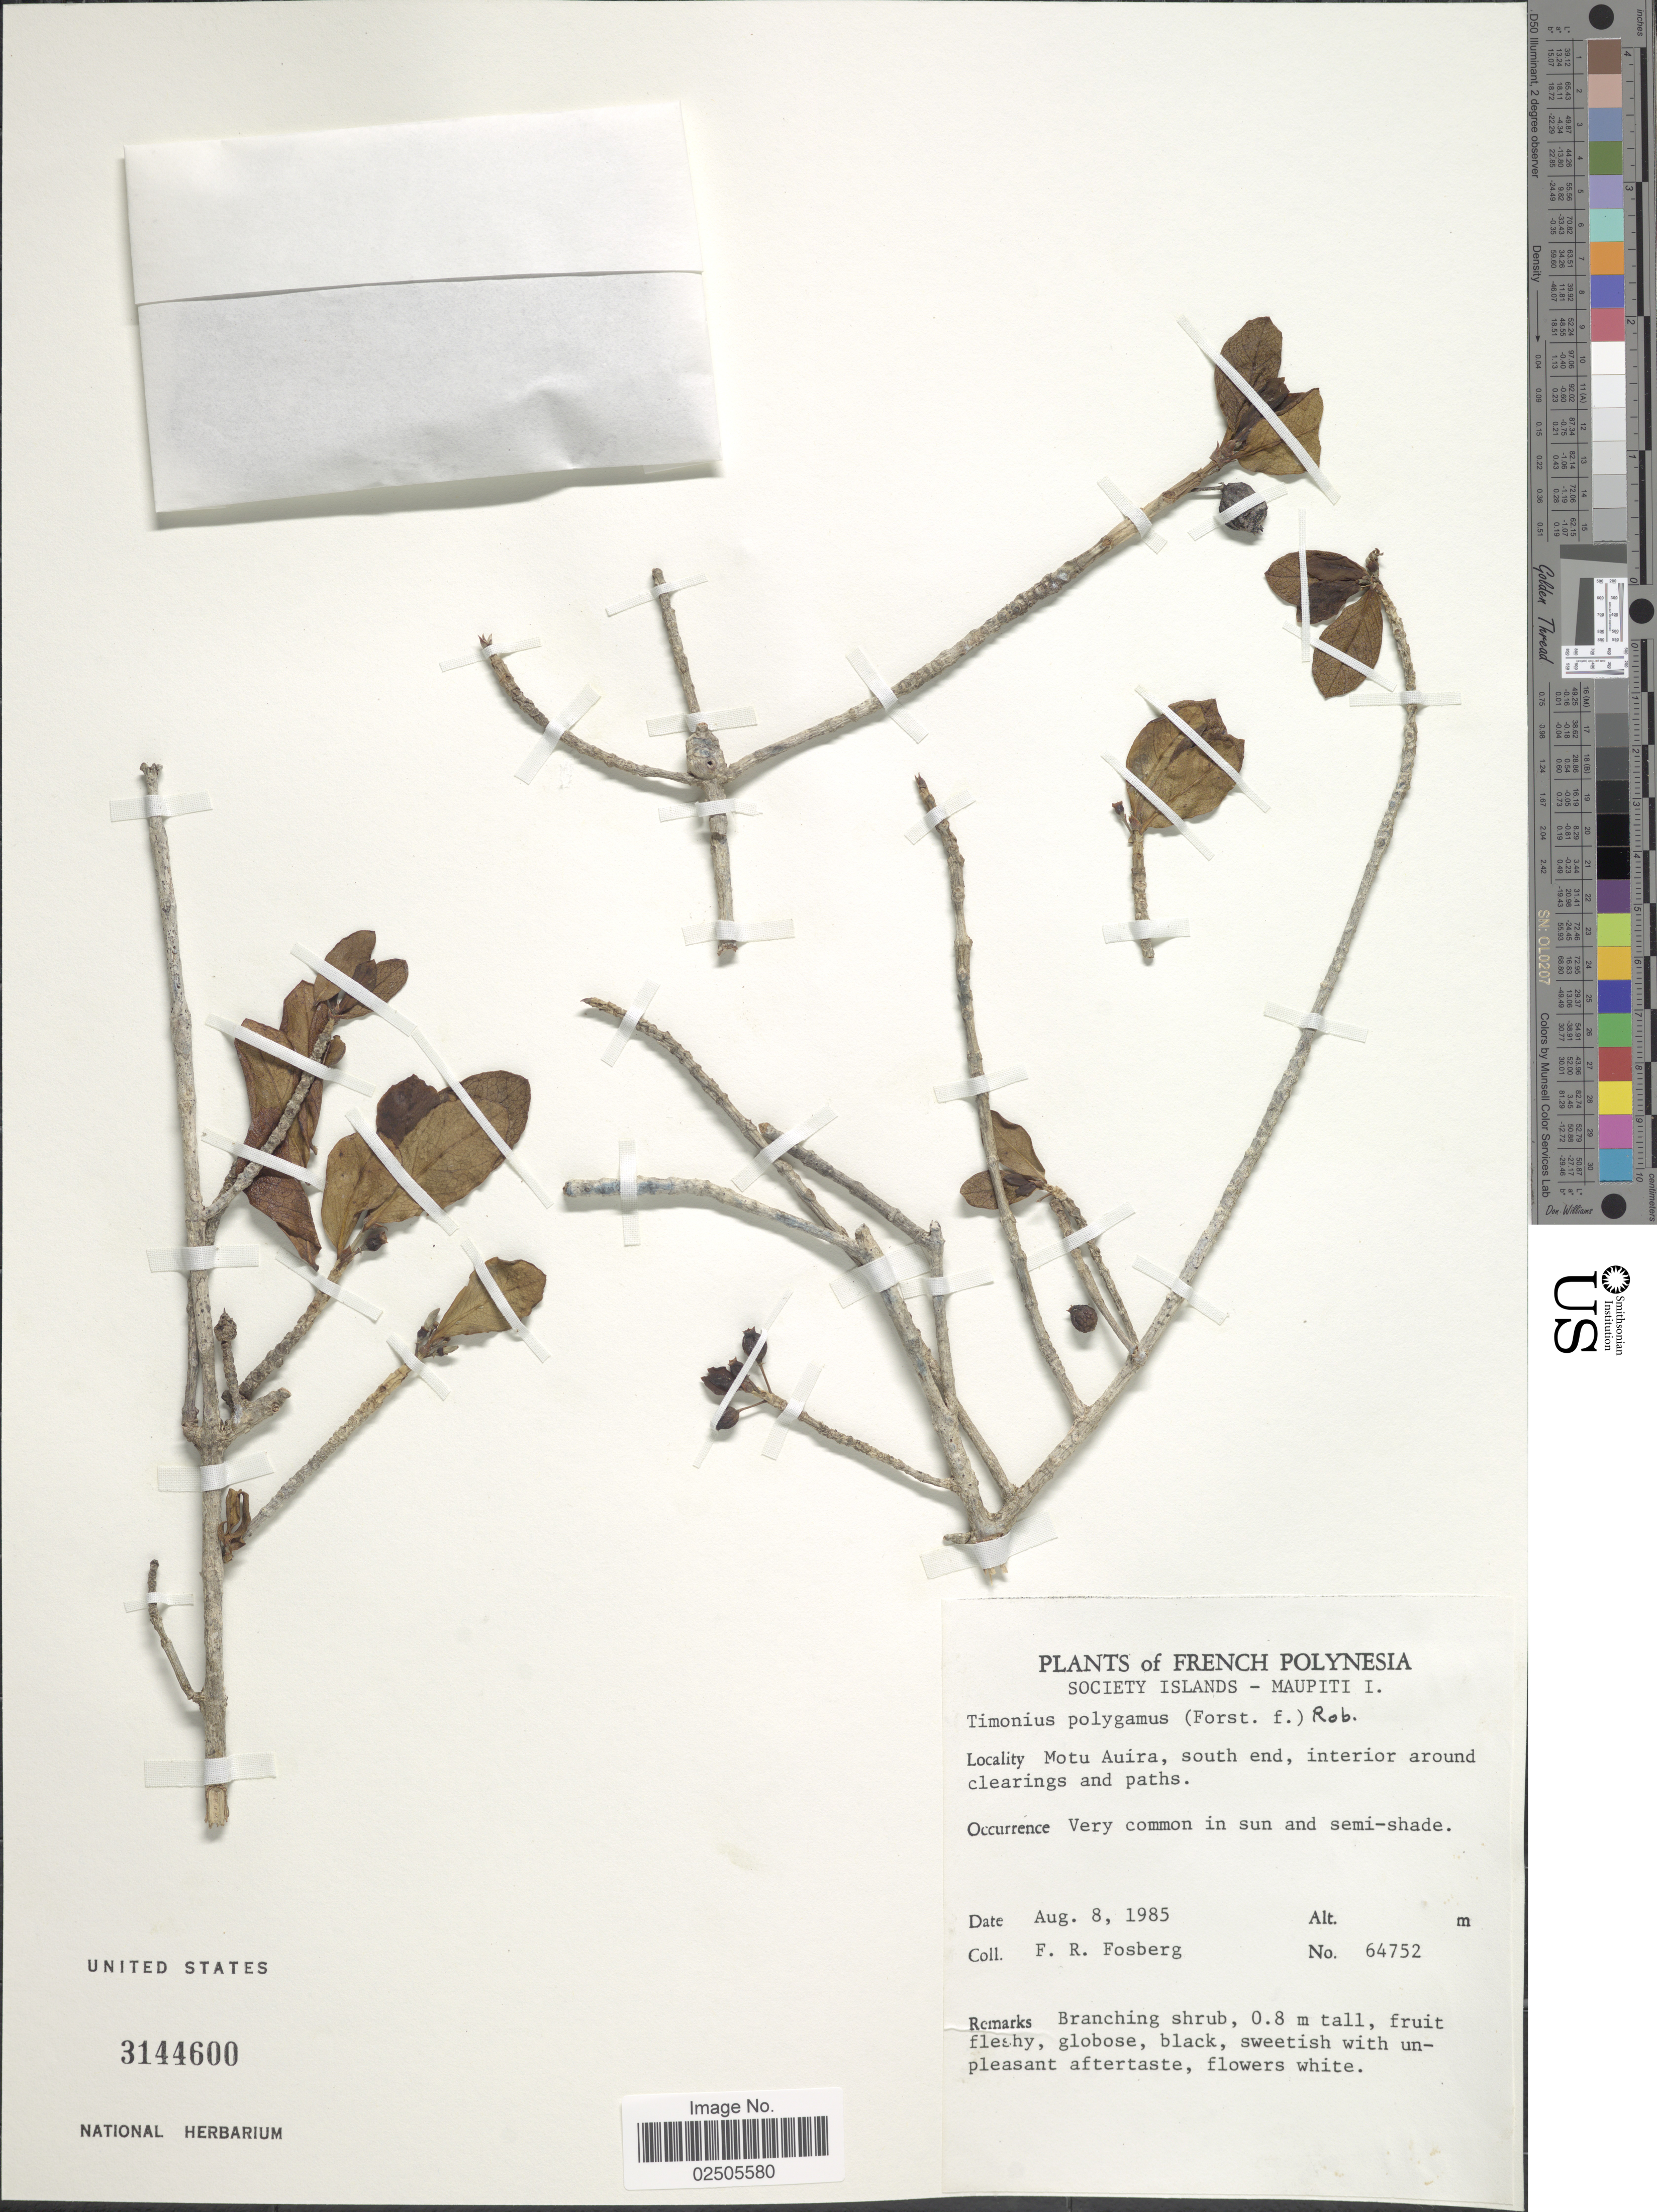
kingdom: Plantae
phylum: Tracheophyta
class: Magnoliopsida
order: Gentianales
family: Rubiaceae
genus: Timonius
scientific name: Timonius polygamus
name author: (G. Forst.) Rob.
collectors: F. R. Fosberg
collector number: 64752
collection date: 1985-08-08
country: French Polynesia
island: Maupiti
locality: Society Islands - Maupiti I., Motu Auira, south end, interior around clearings and paths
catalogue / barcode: US 3144600